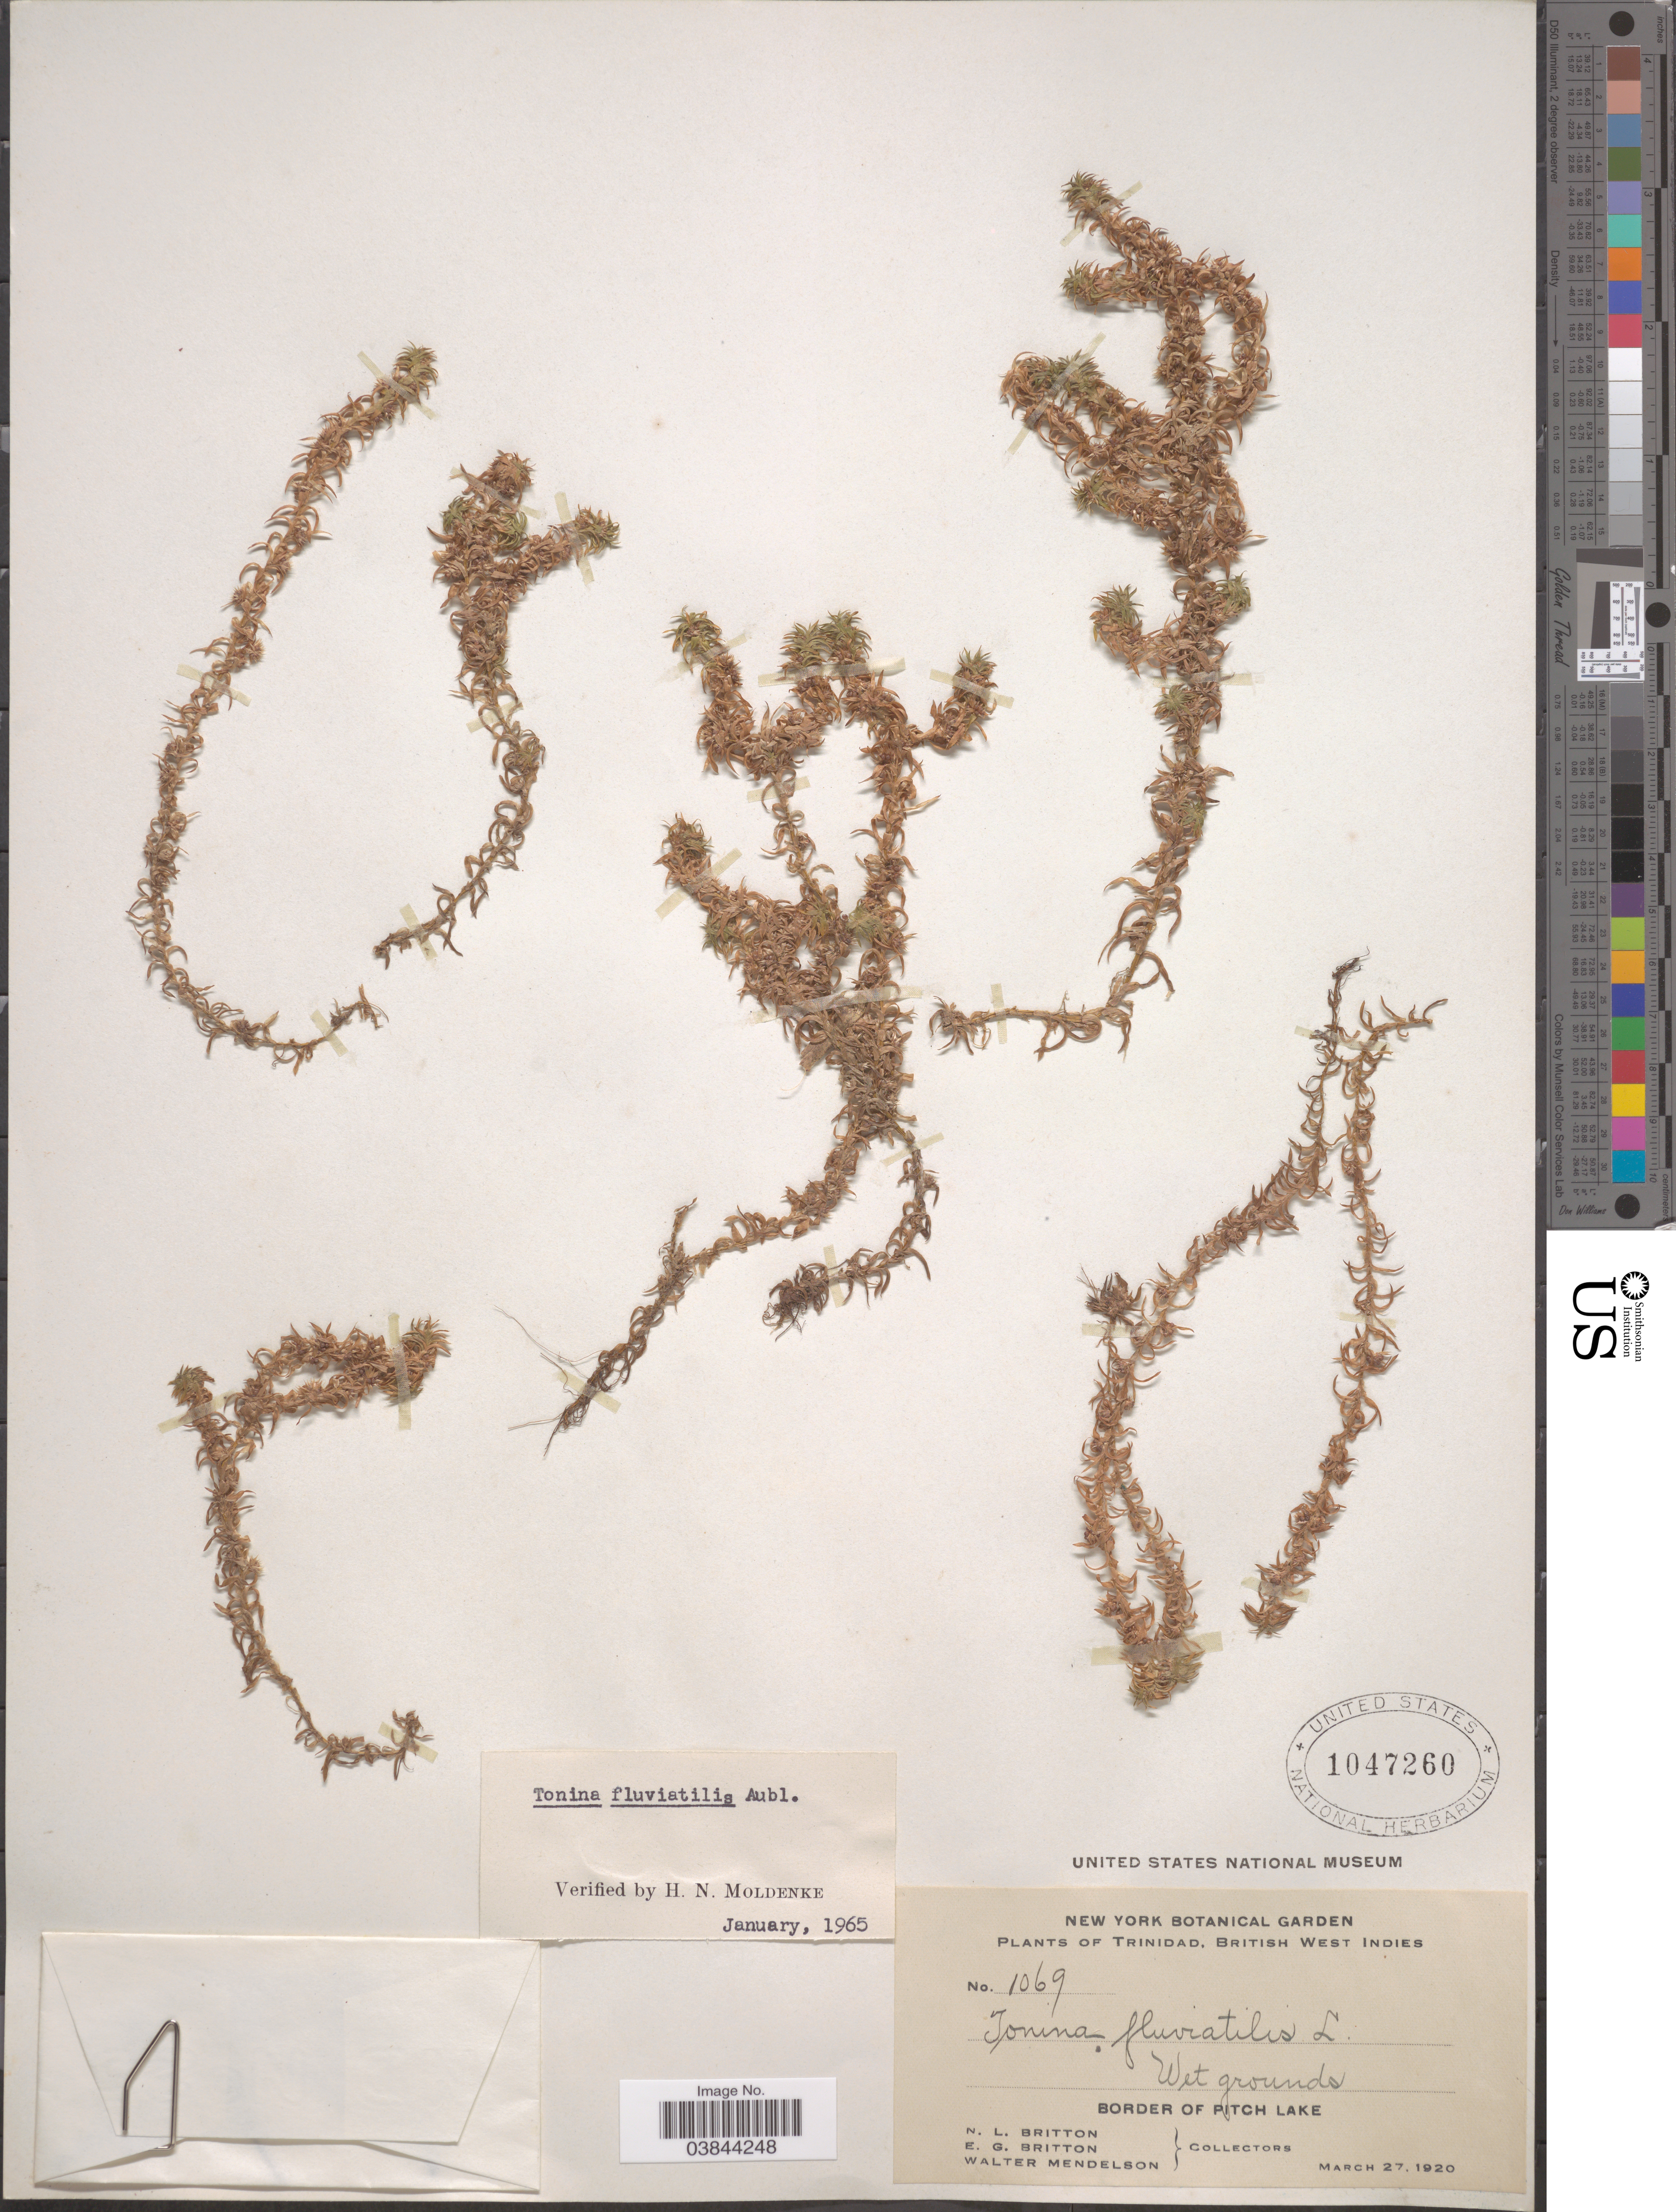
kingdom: Plantae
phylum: Tracheophyta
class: Liliopsida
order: Poales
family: Eriocaulaceae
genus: Tonina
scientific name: Tonina fluviatilis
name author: Aubl.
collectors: N. Britton, E. G. Britton & W. Mendelson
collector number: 1069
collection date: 1920-03-27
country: Trinidad and Tobago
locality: Trinidad, British West Indies. Border of Pitch Lake.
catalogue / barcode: US 1047260